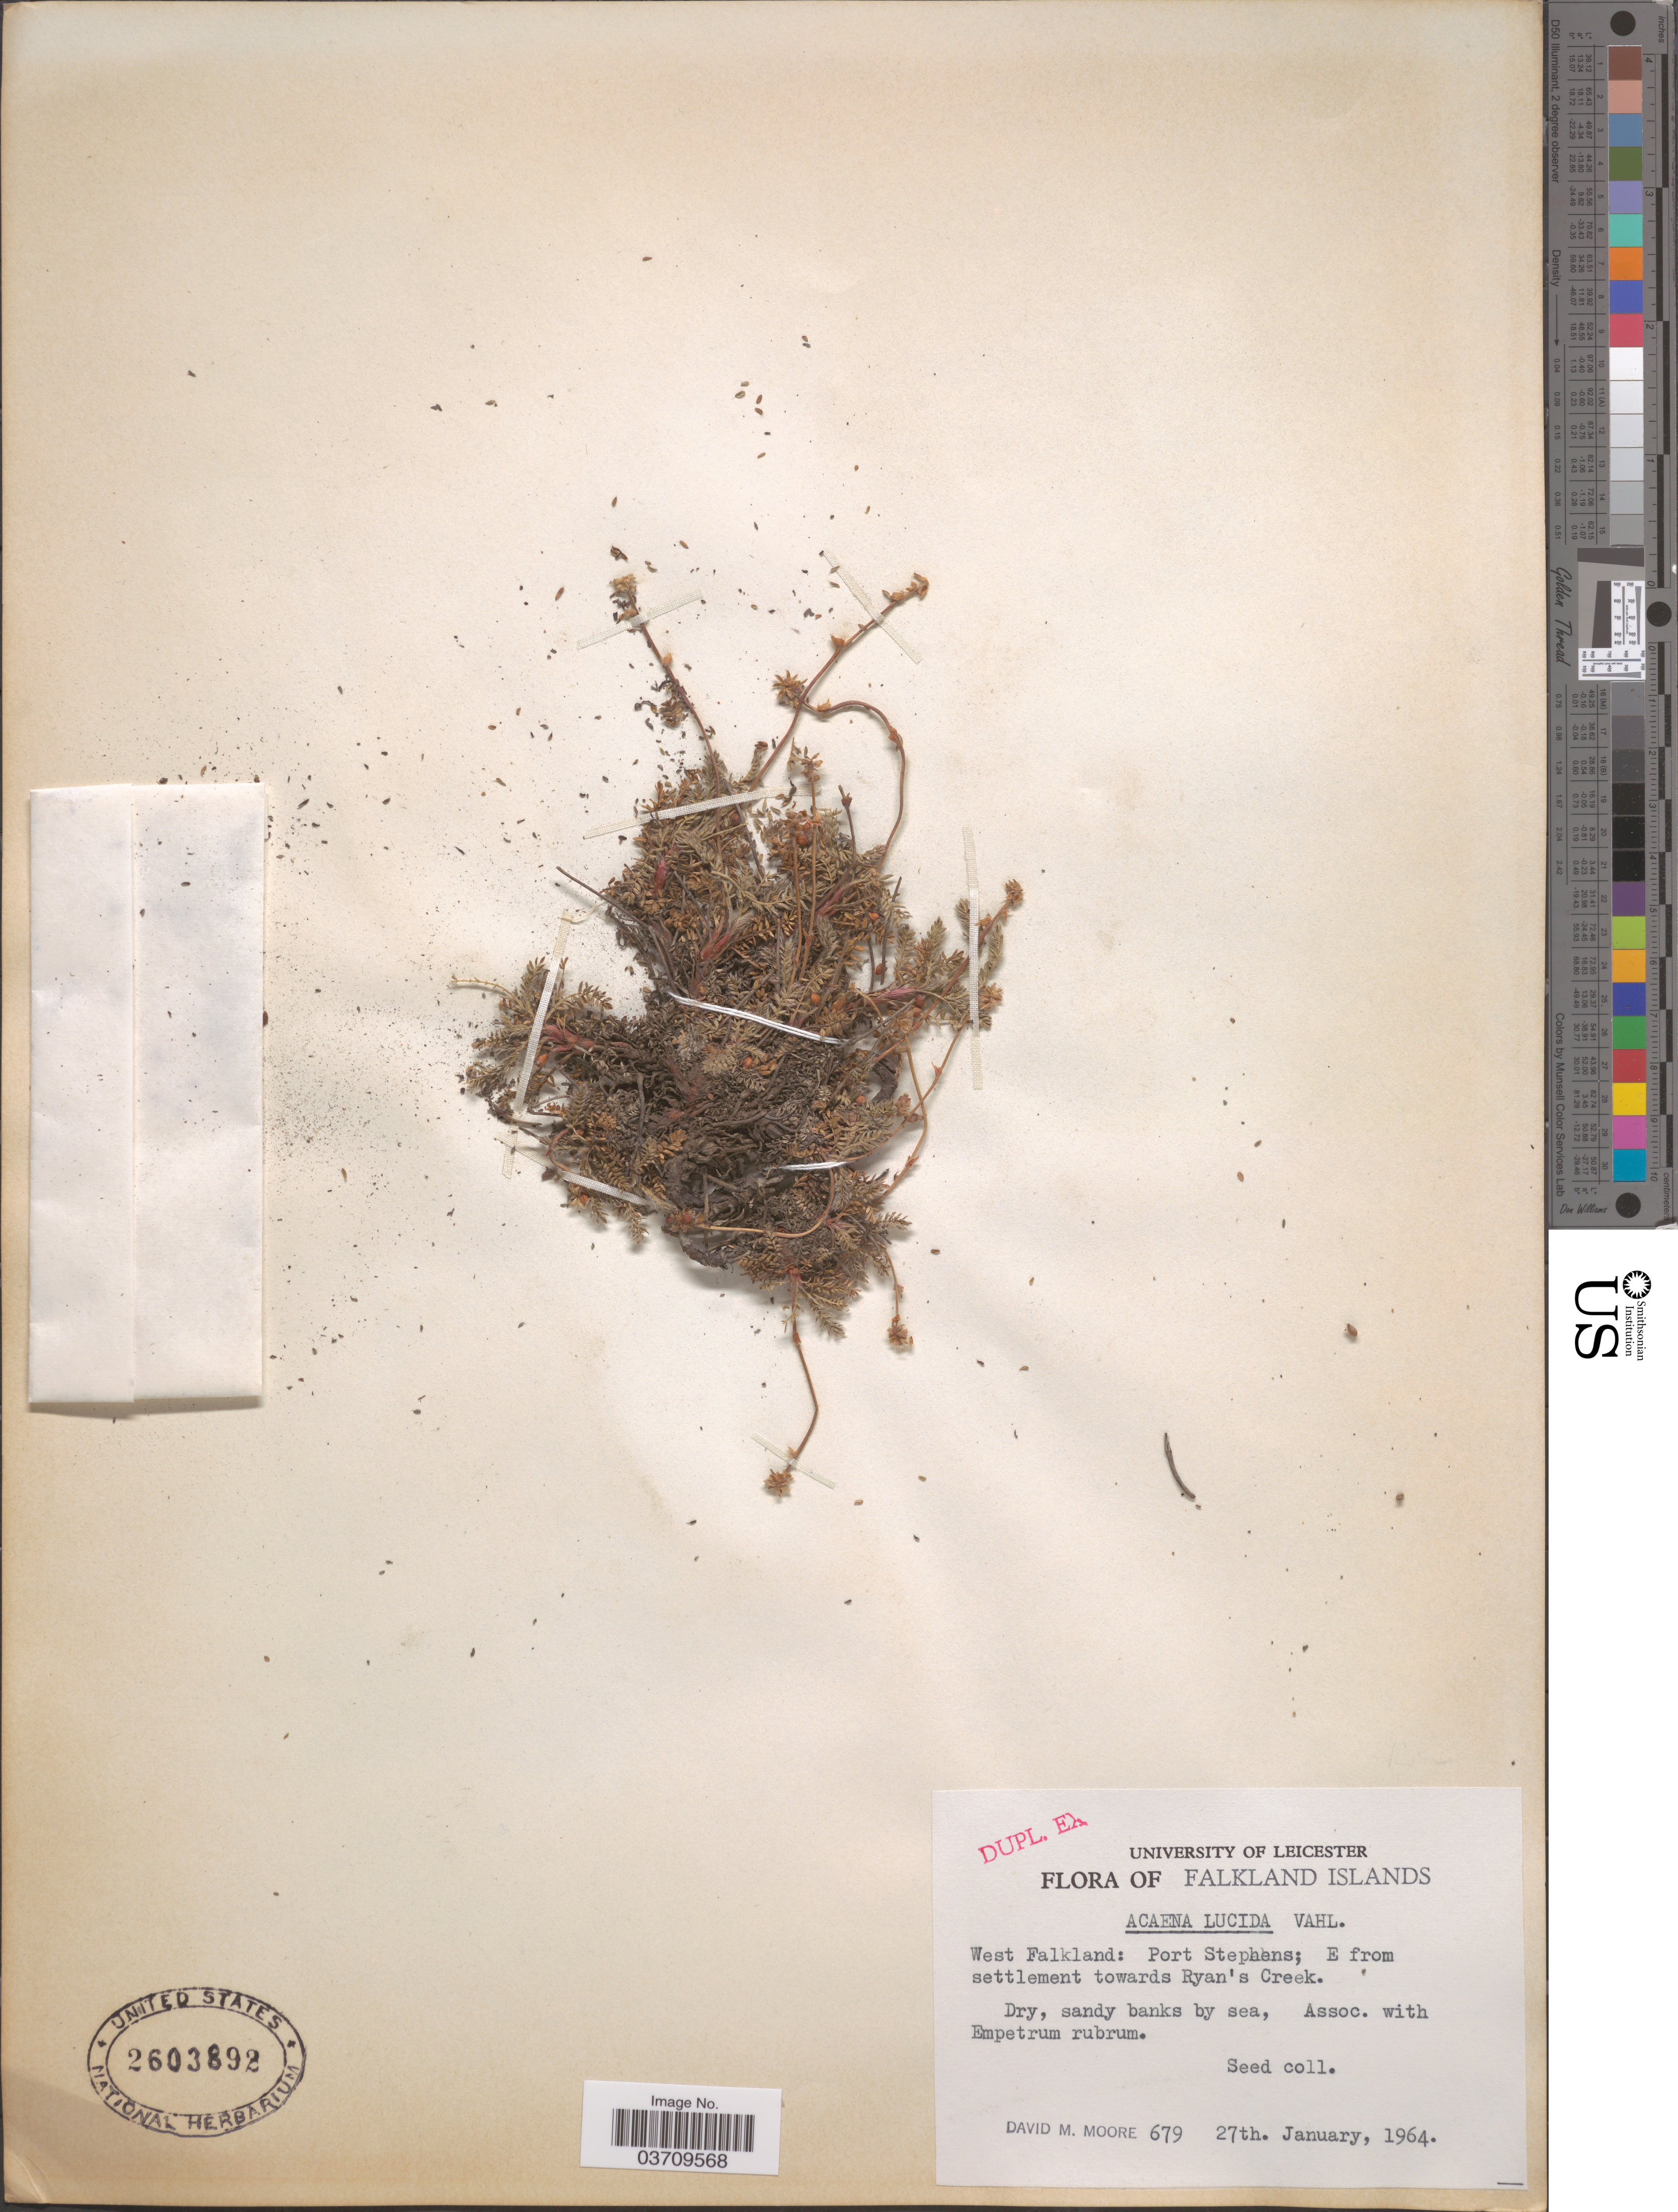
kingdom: Plantae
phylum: Tracheophyta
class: Magnoliopsida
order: Rosales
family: Rosaceae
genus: Acaena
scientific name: Acaena lucida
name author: (Aiton) Vahl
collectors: D. Moore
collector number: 679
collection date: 1964-01-27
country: Falkland Islands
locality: West Falkland: Port Stephens; E from settlement towards Ryan's Creek.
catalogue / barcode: US 2603892